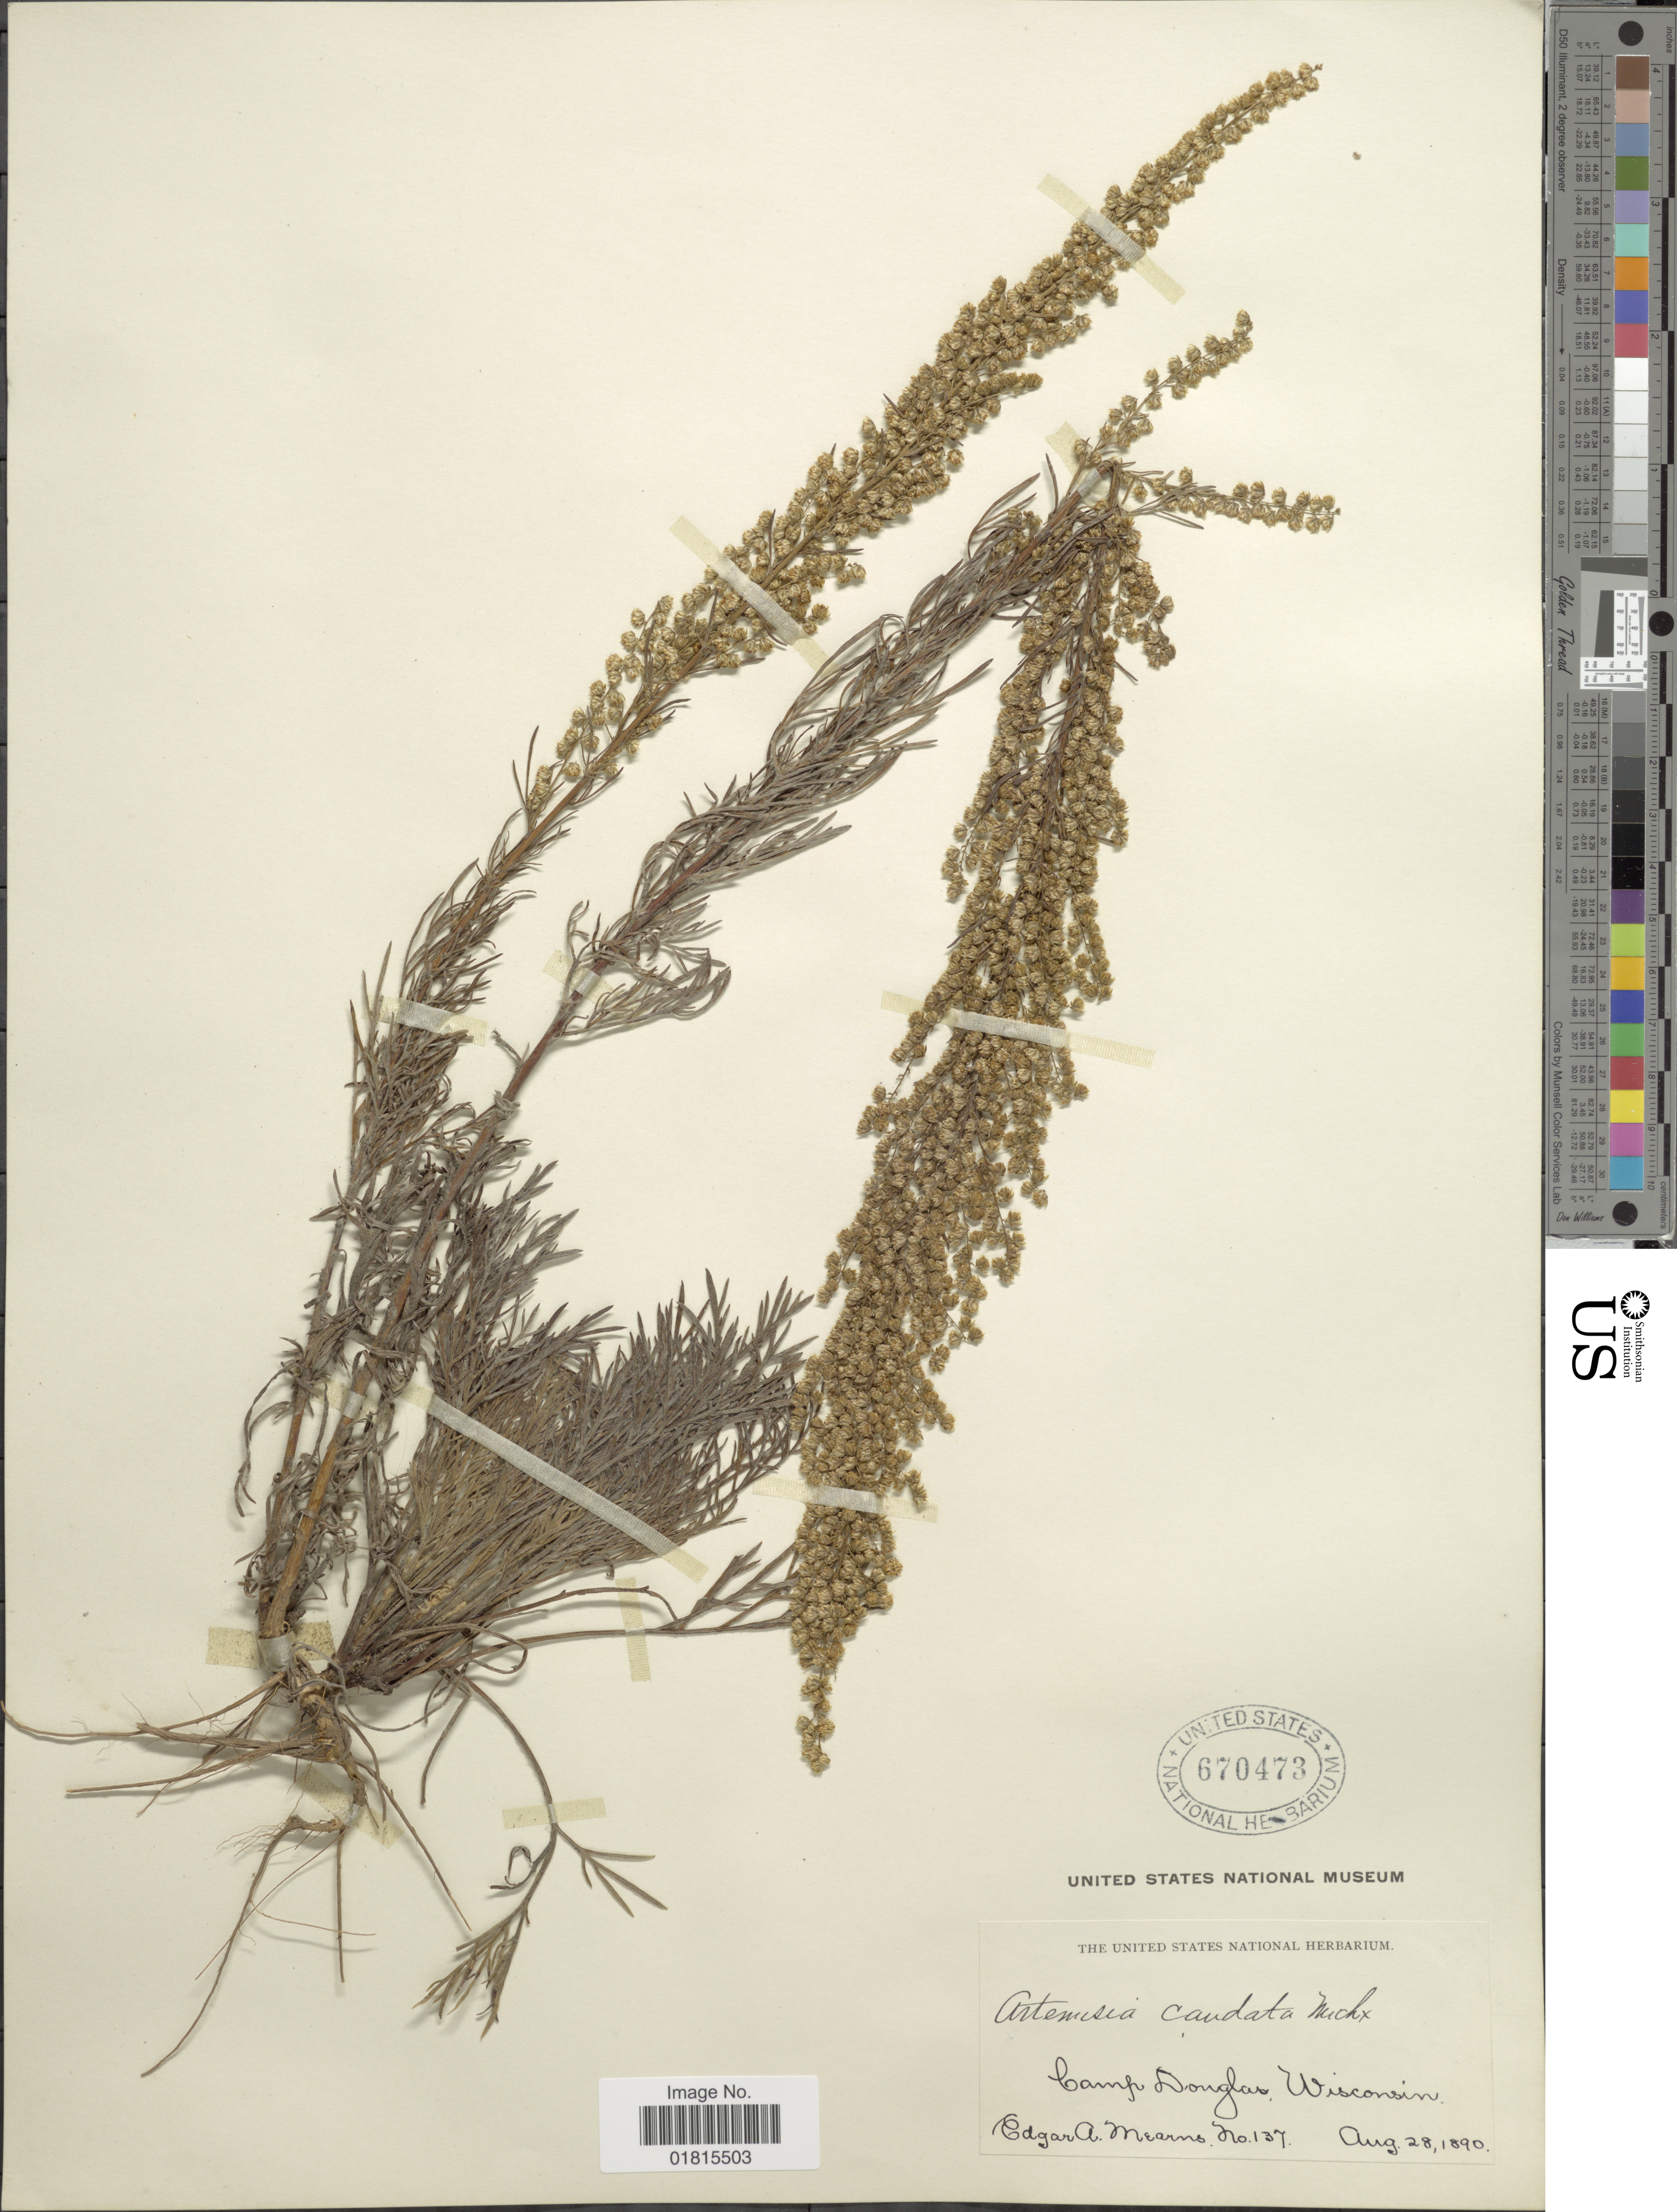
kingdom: Plantae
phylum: Tracheophyta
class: Magnoliopsida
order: Asterales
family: Asteraceae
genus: Artemisia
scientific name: Artemisia forwoodii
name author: S. Watson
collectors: E. A. Mearns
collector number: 137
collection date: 1890-08-28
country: United States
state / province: Wisconsin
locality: Camp Douglas, Wisconsin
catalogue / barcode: US 670473